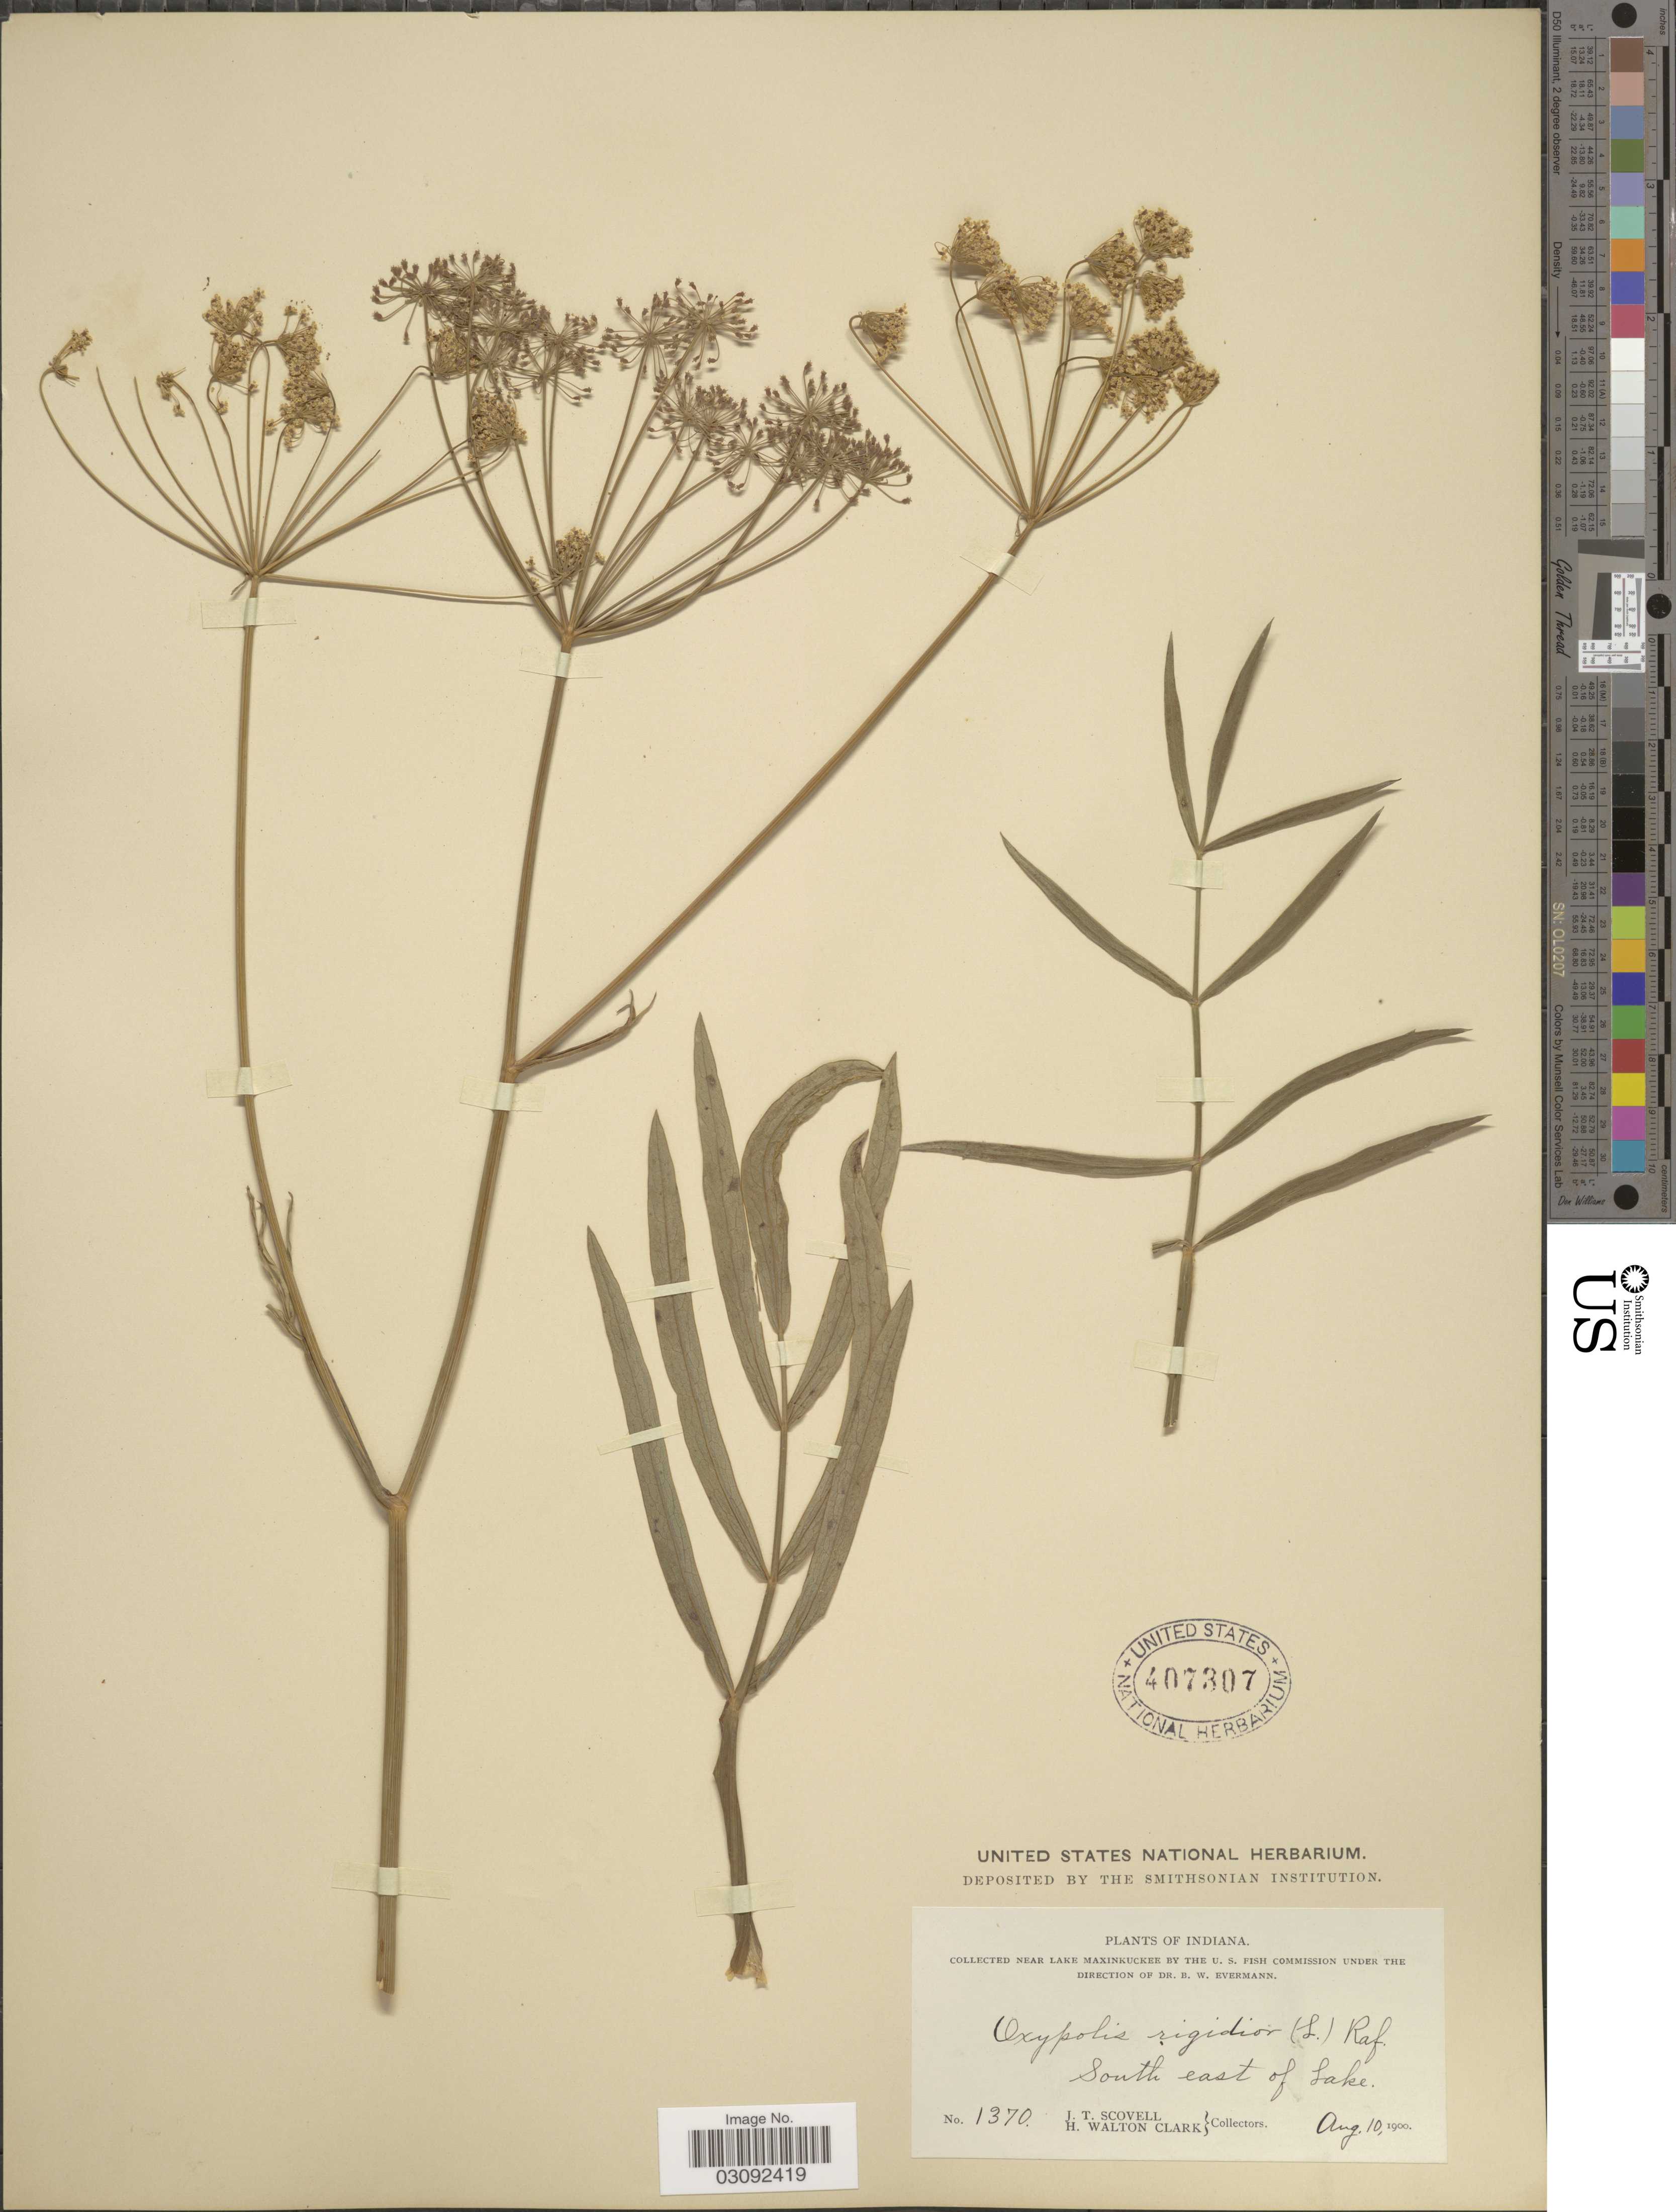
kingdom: Plantae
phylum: Tracheophyta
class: Magnoliopsida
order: Apiales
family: Apiaceae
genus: Oxypolis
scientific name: Oxypolis rigidior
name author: (L.) Raf.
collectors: J. T. Scovell & H. W. Clark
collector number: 1370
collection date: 1900-08-10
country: United States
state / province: Indiana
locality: South east of Lake.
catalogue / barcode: US 407307